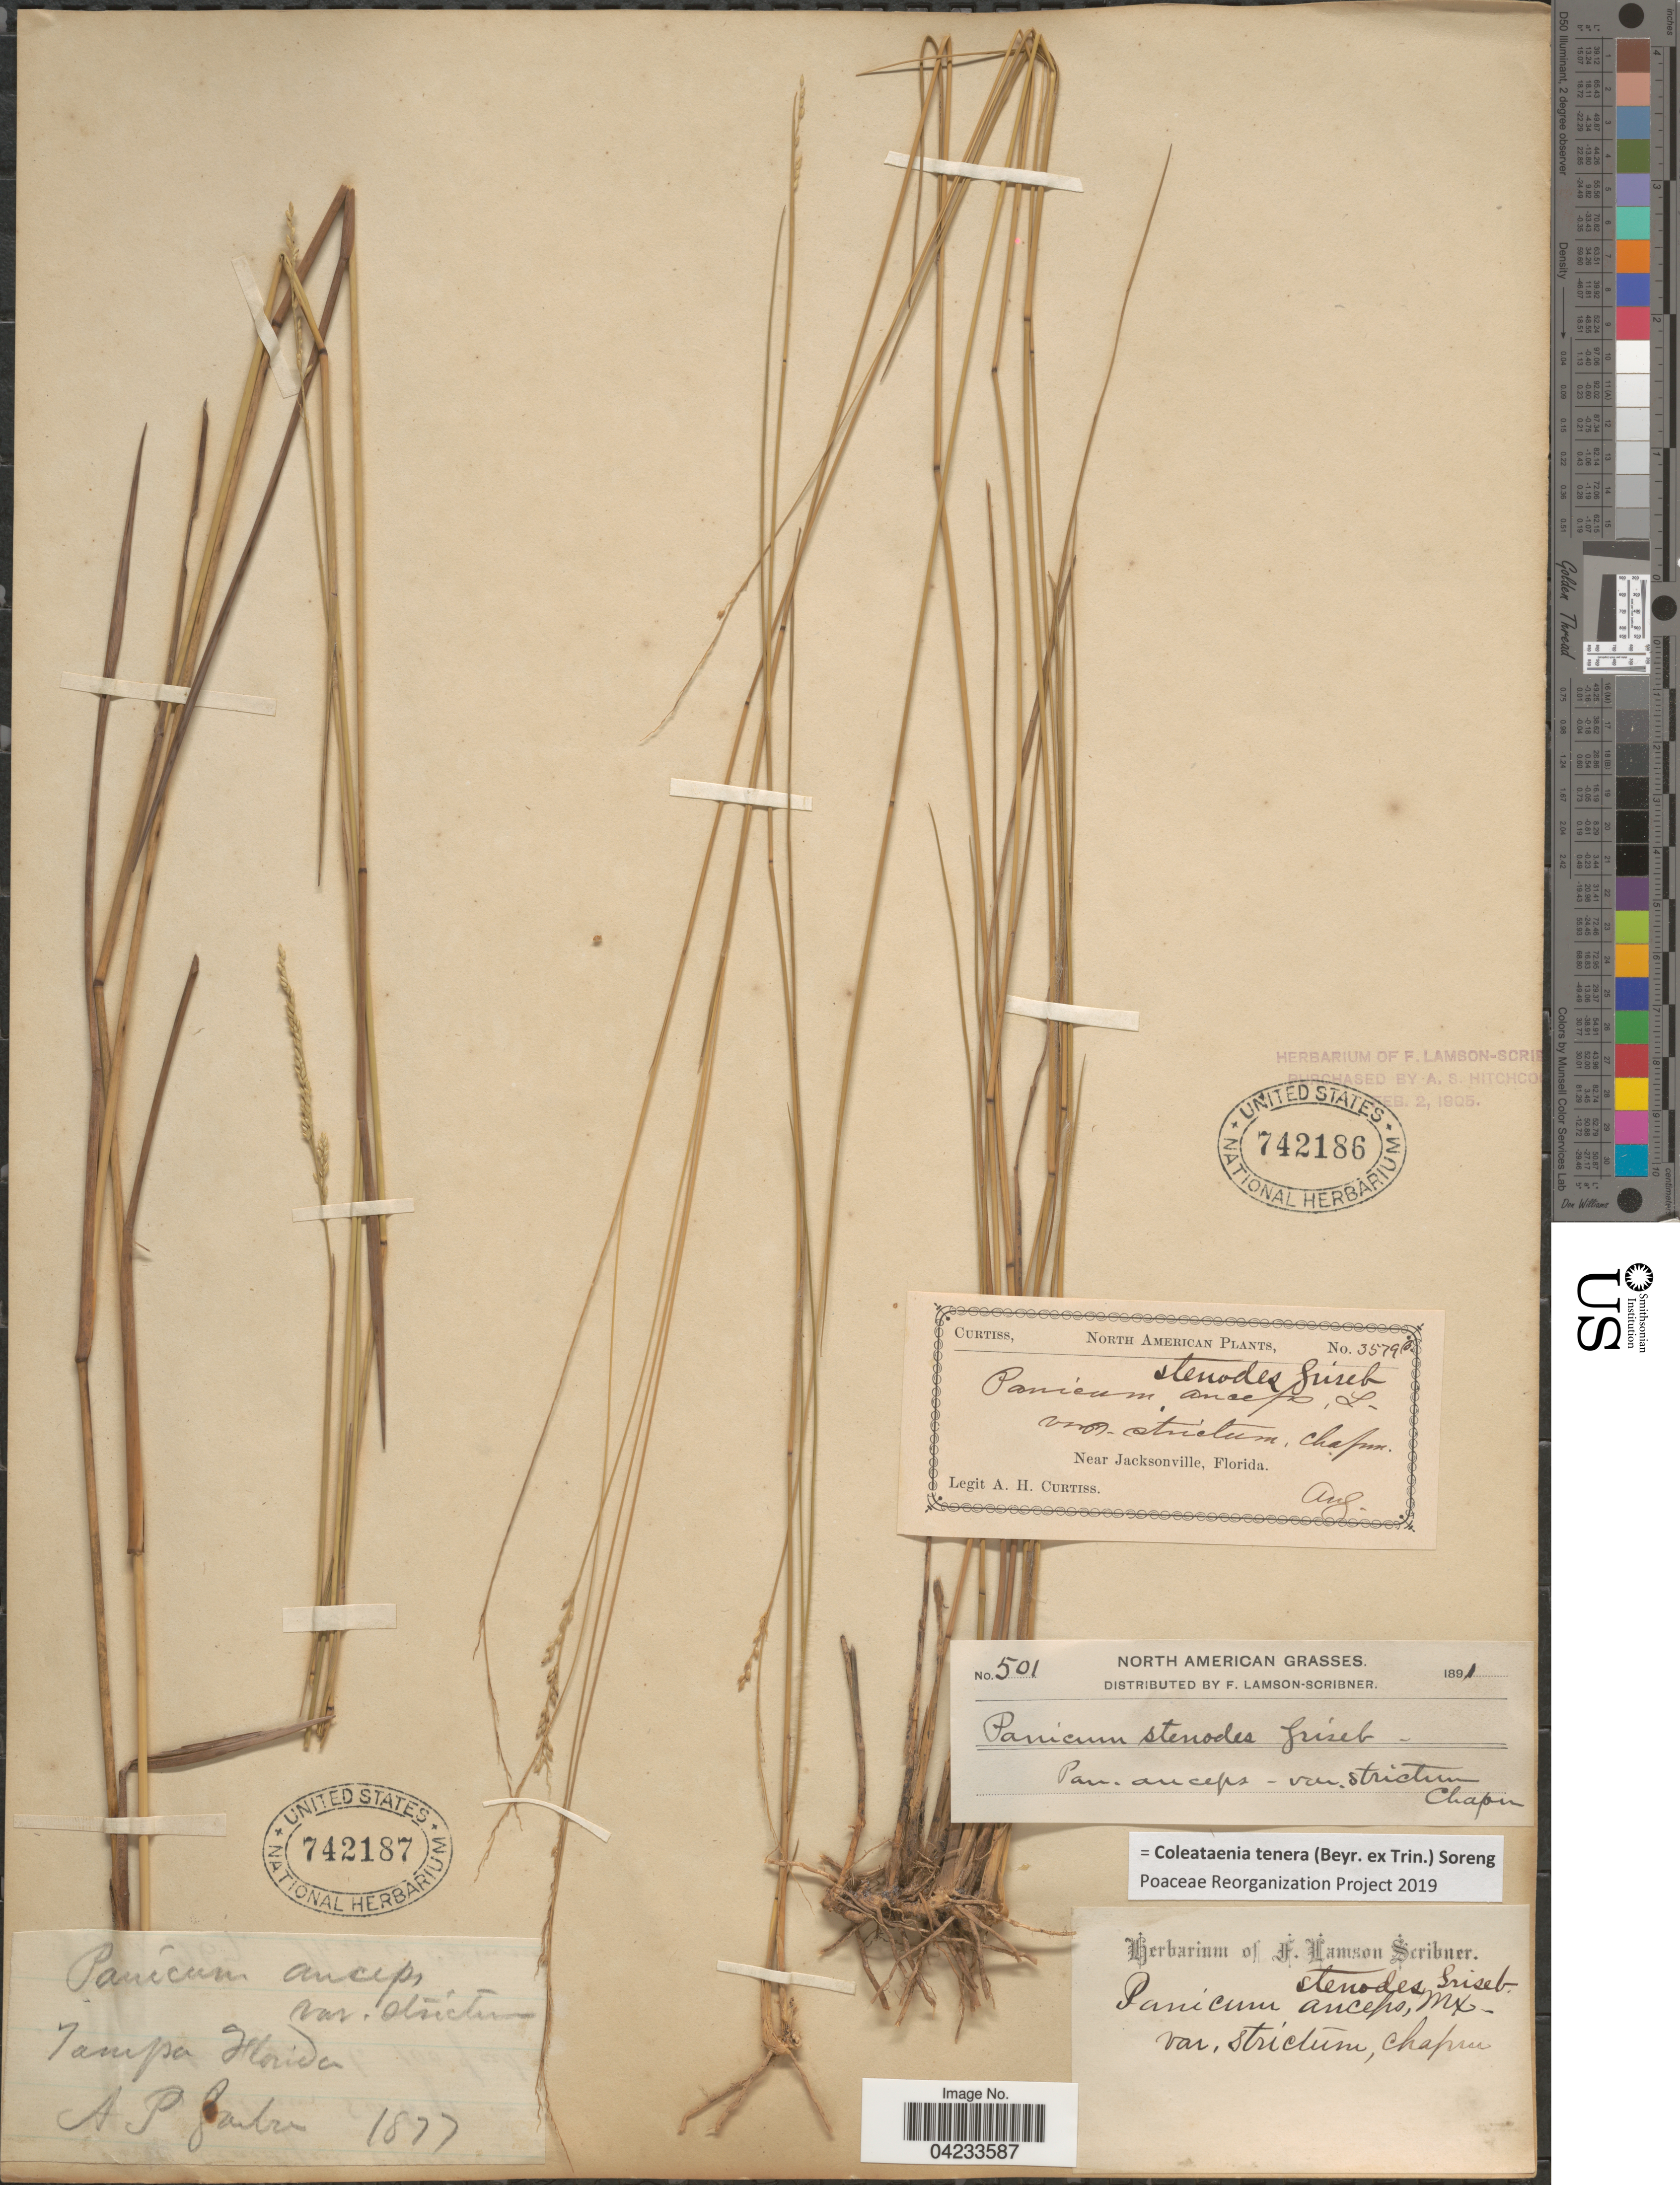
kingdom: Plantae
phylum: Tracheophyta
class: Liliopsida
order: Poales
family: Poaceae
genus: Coleataenia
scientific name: Coleataenia tenera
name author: (Beyr. ex Trin.) Soreng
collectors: A. H. Curtiss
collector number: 3579B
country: United States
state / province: Florida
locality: Near Jacksonville.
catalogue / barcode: US 742186-2